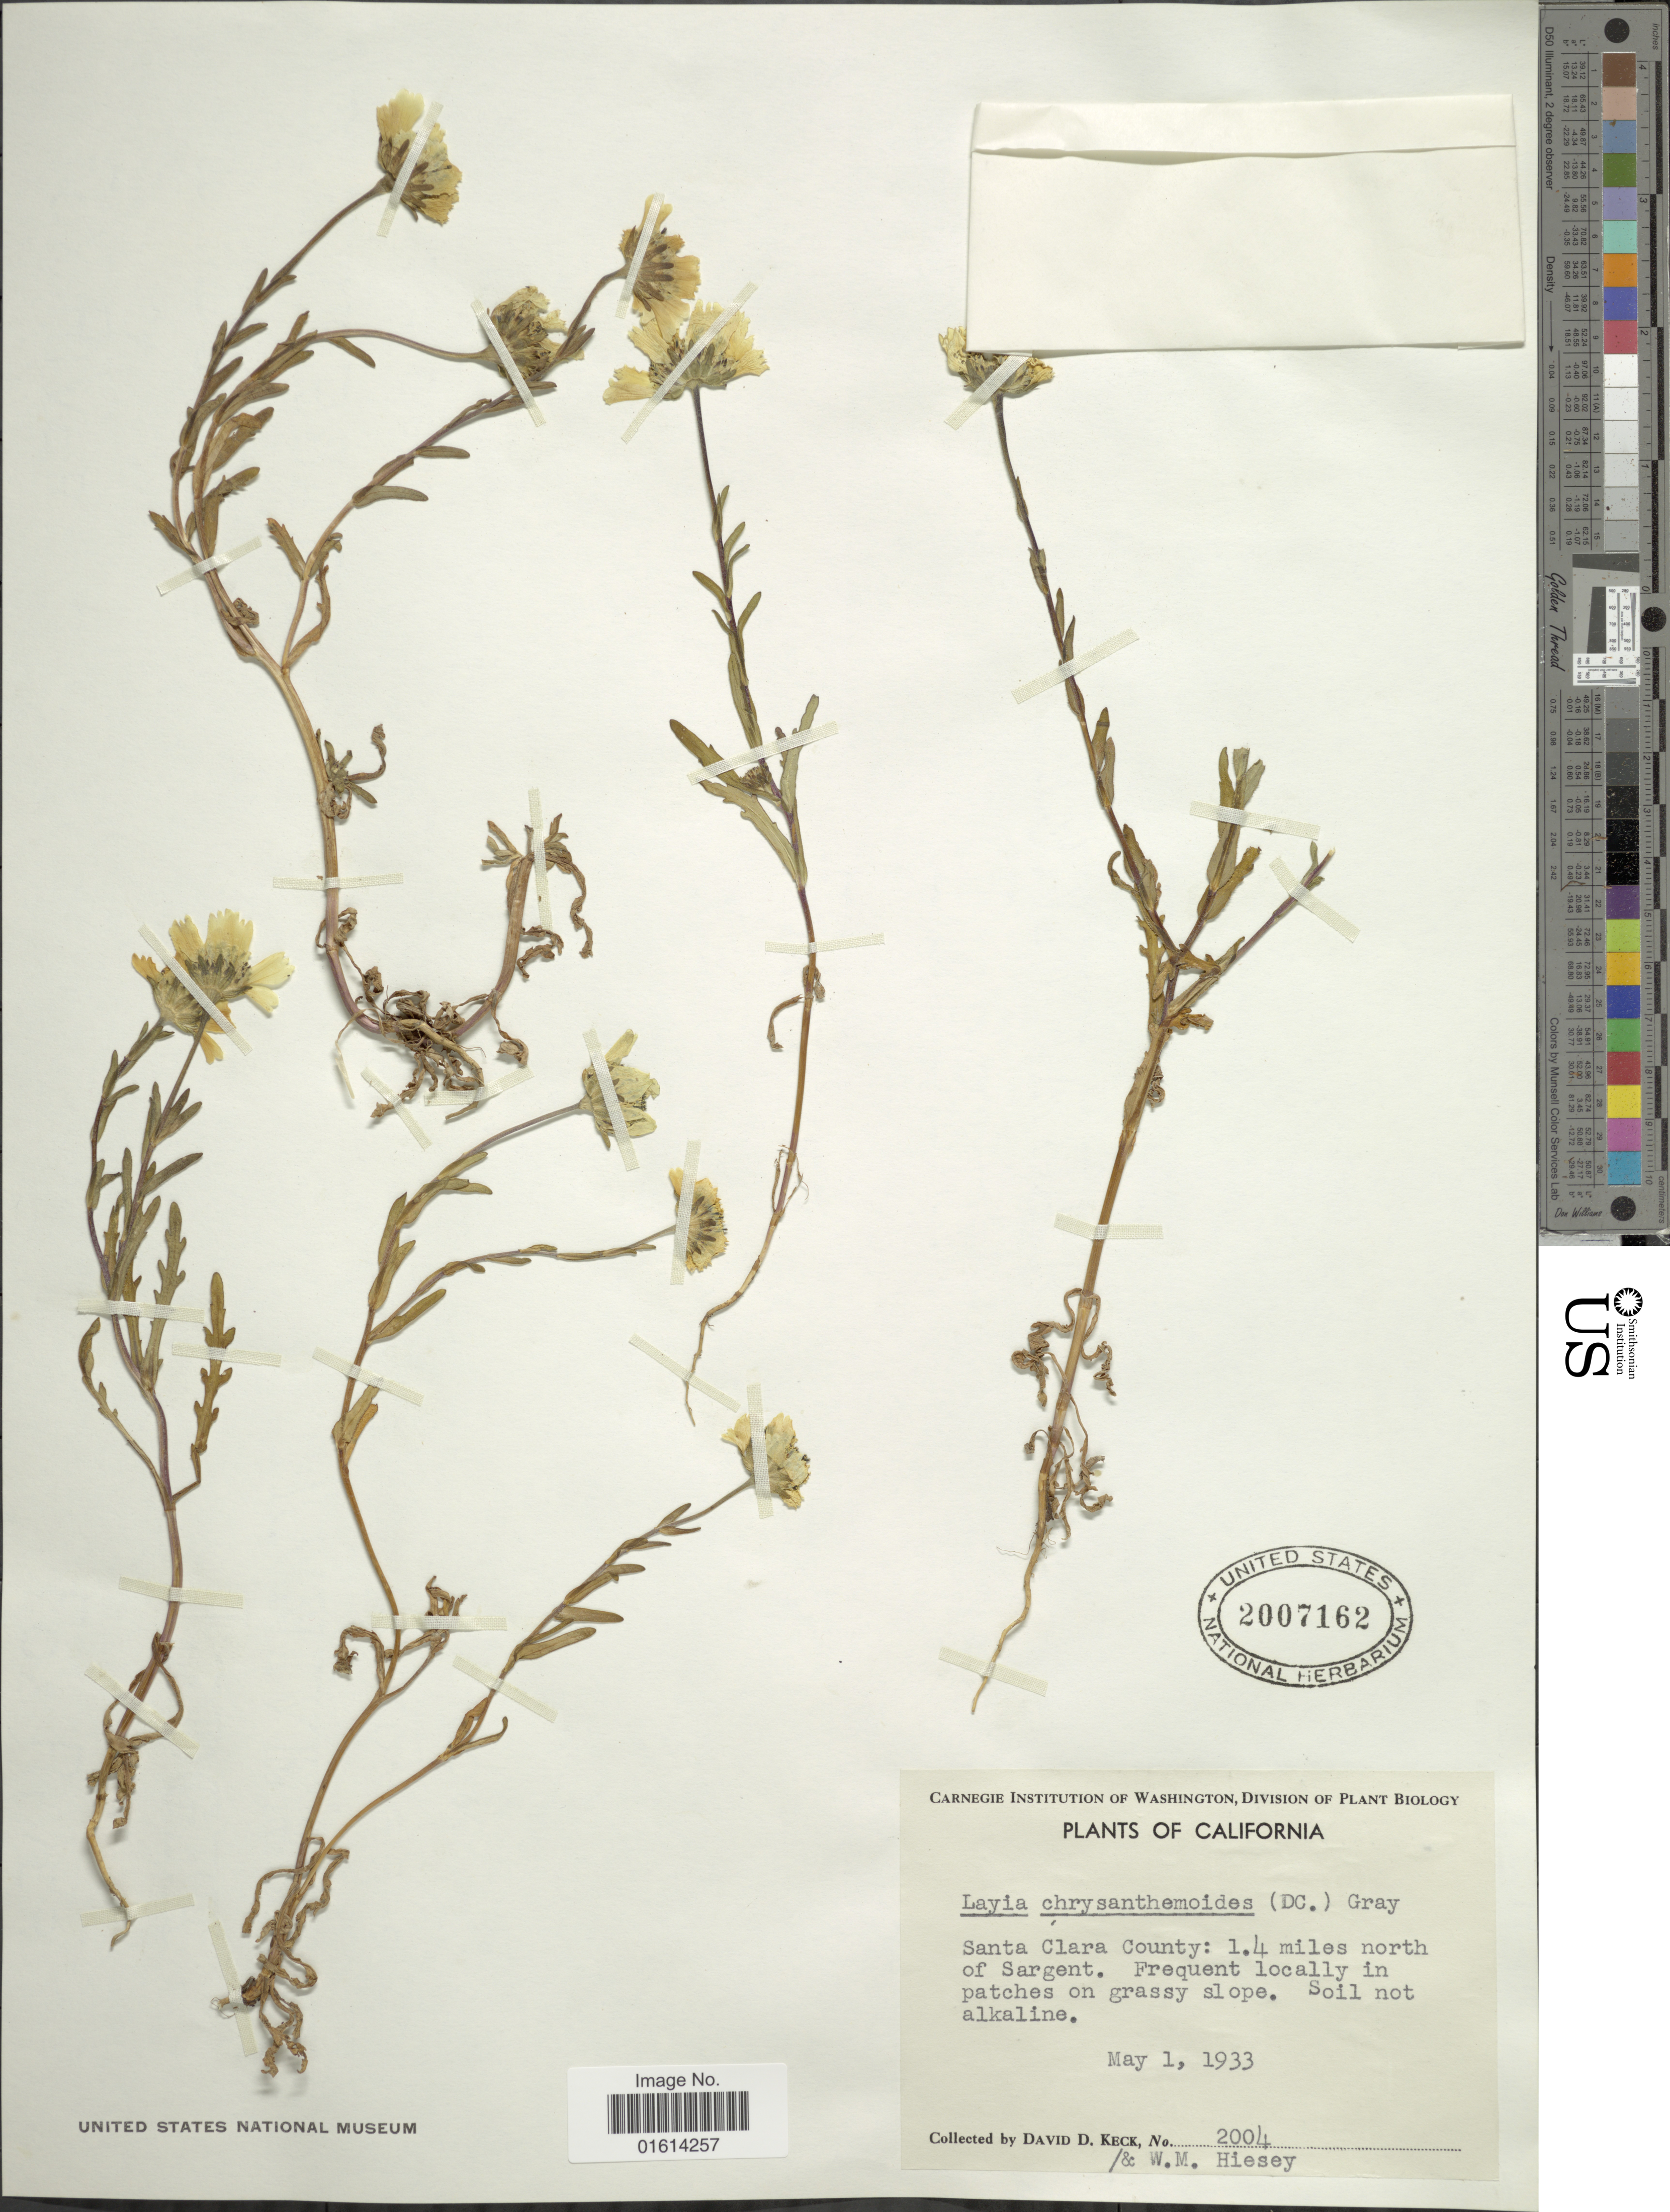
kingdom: Plantae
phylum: Tracheophyta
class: Magnoliopsida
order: Asterales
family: Asteraceae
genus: Layia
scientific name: Layia chrysanthemoides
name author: (DC.) A. Gray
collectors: D. D. Keck & W. Hiesey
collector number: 2004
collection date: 1933-05-01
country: United States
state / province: California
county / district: Santa Clara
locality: Santa Clara County, 1.4 miles north of Sargent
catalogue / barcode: US 2007162